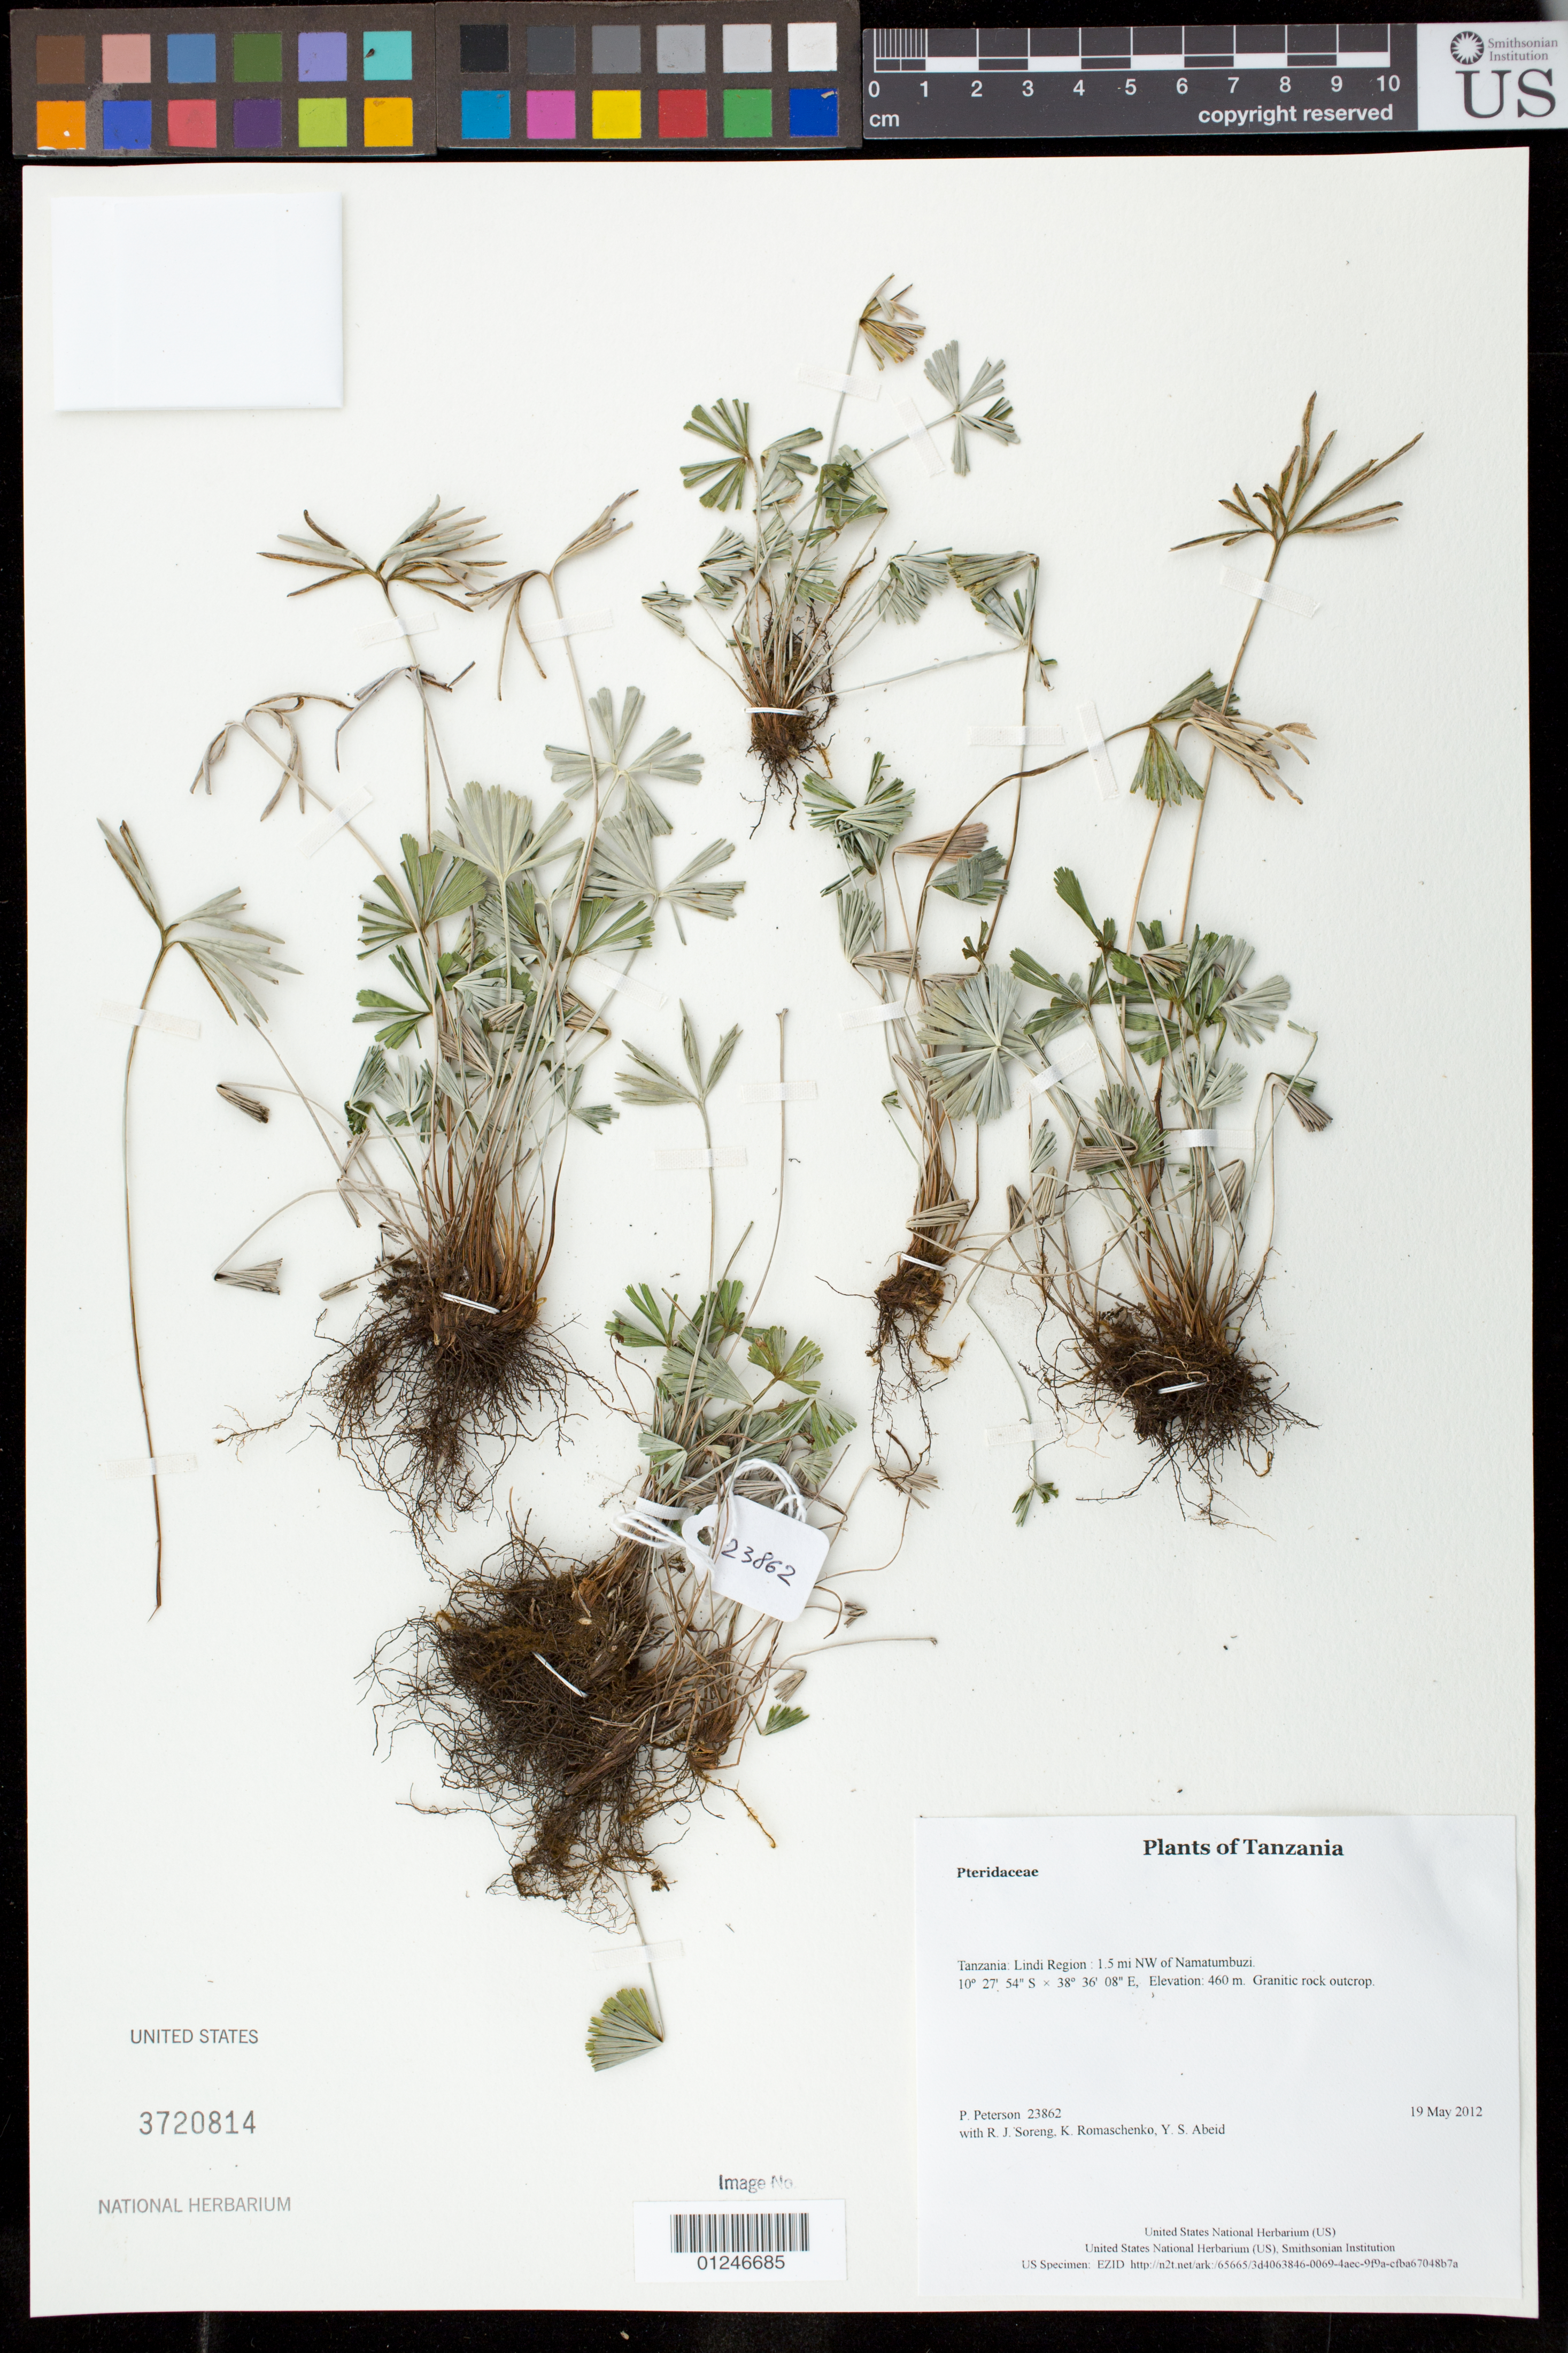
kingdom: Plantae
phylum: Tracheophyta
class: Polypodiopsida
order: Polypodiales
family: Pteridaceae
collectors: P. M. Peterson, R. J. Soreng, K. Romaschenko & Y. Abeid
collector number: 23862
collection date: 2012-05-19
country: Tanzania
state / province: Lindi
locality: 1.5 mi NW of Namatumbuzi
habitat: Granitic rock outcrop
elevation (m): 460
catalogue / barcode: US 3720814